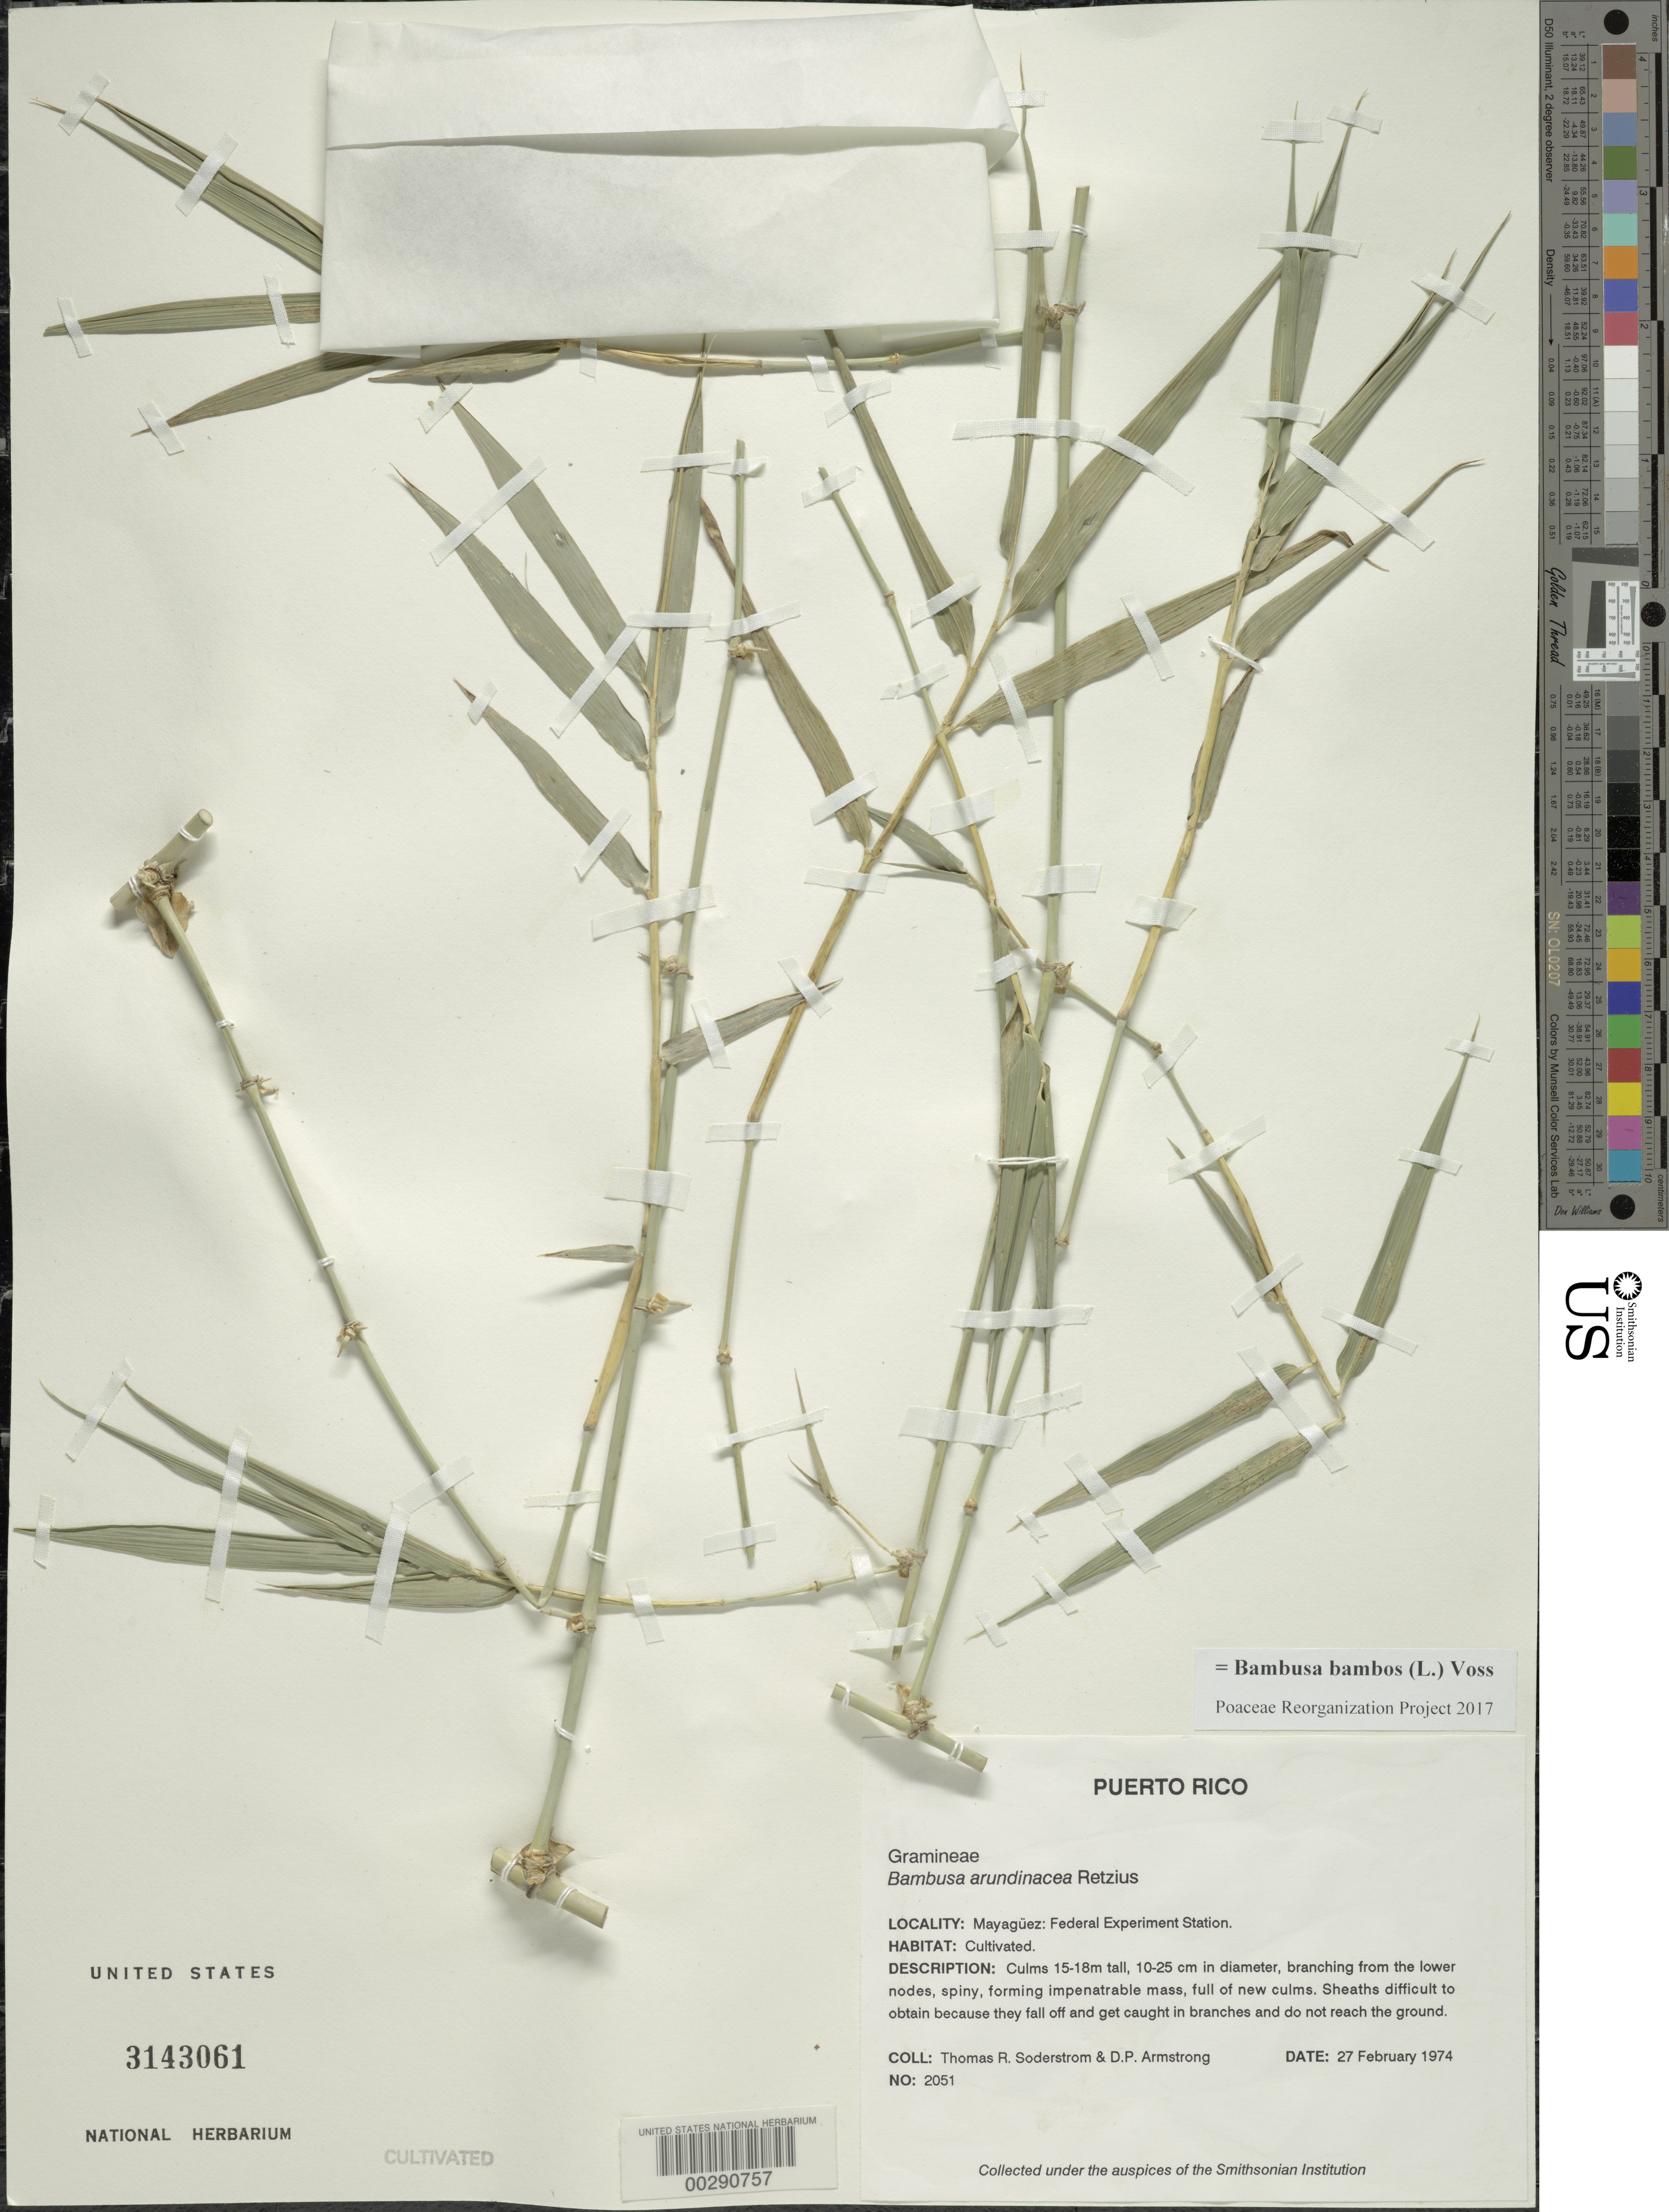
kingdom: Plantae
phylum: Tracheophyta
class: Liliopsida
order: Poales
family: Poaceae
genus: Bambusa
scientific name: Bambusa bambos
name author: (L.) Voss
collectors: T. R. Soderstrom & D. P. Armstrong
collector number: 2051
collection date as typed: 27 Feb 1974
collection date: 1974-02-27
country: Puerto Rico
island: Greater Antilles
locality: Mayaguez: federal experiment station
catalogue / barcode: US 3143061